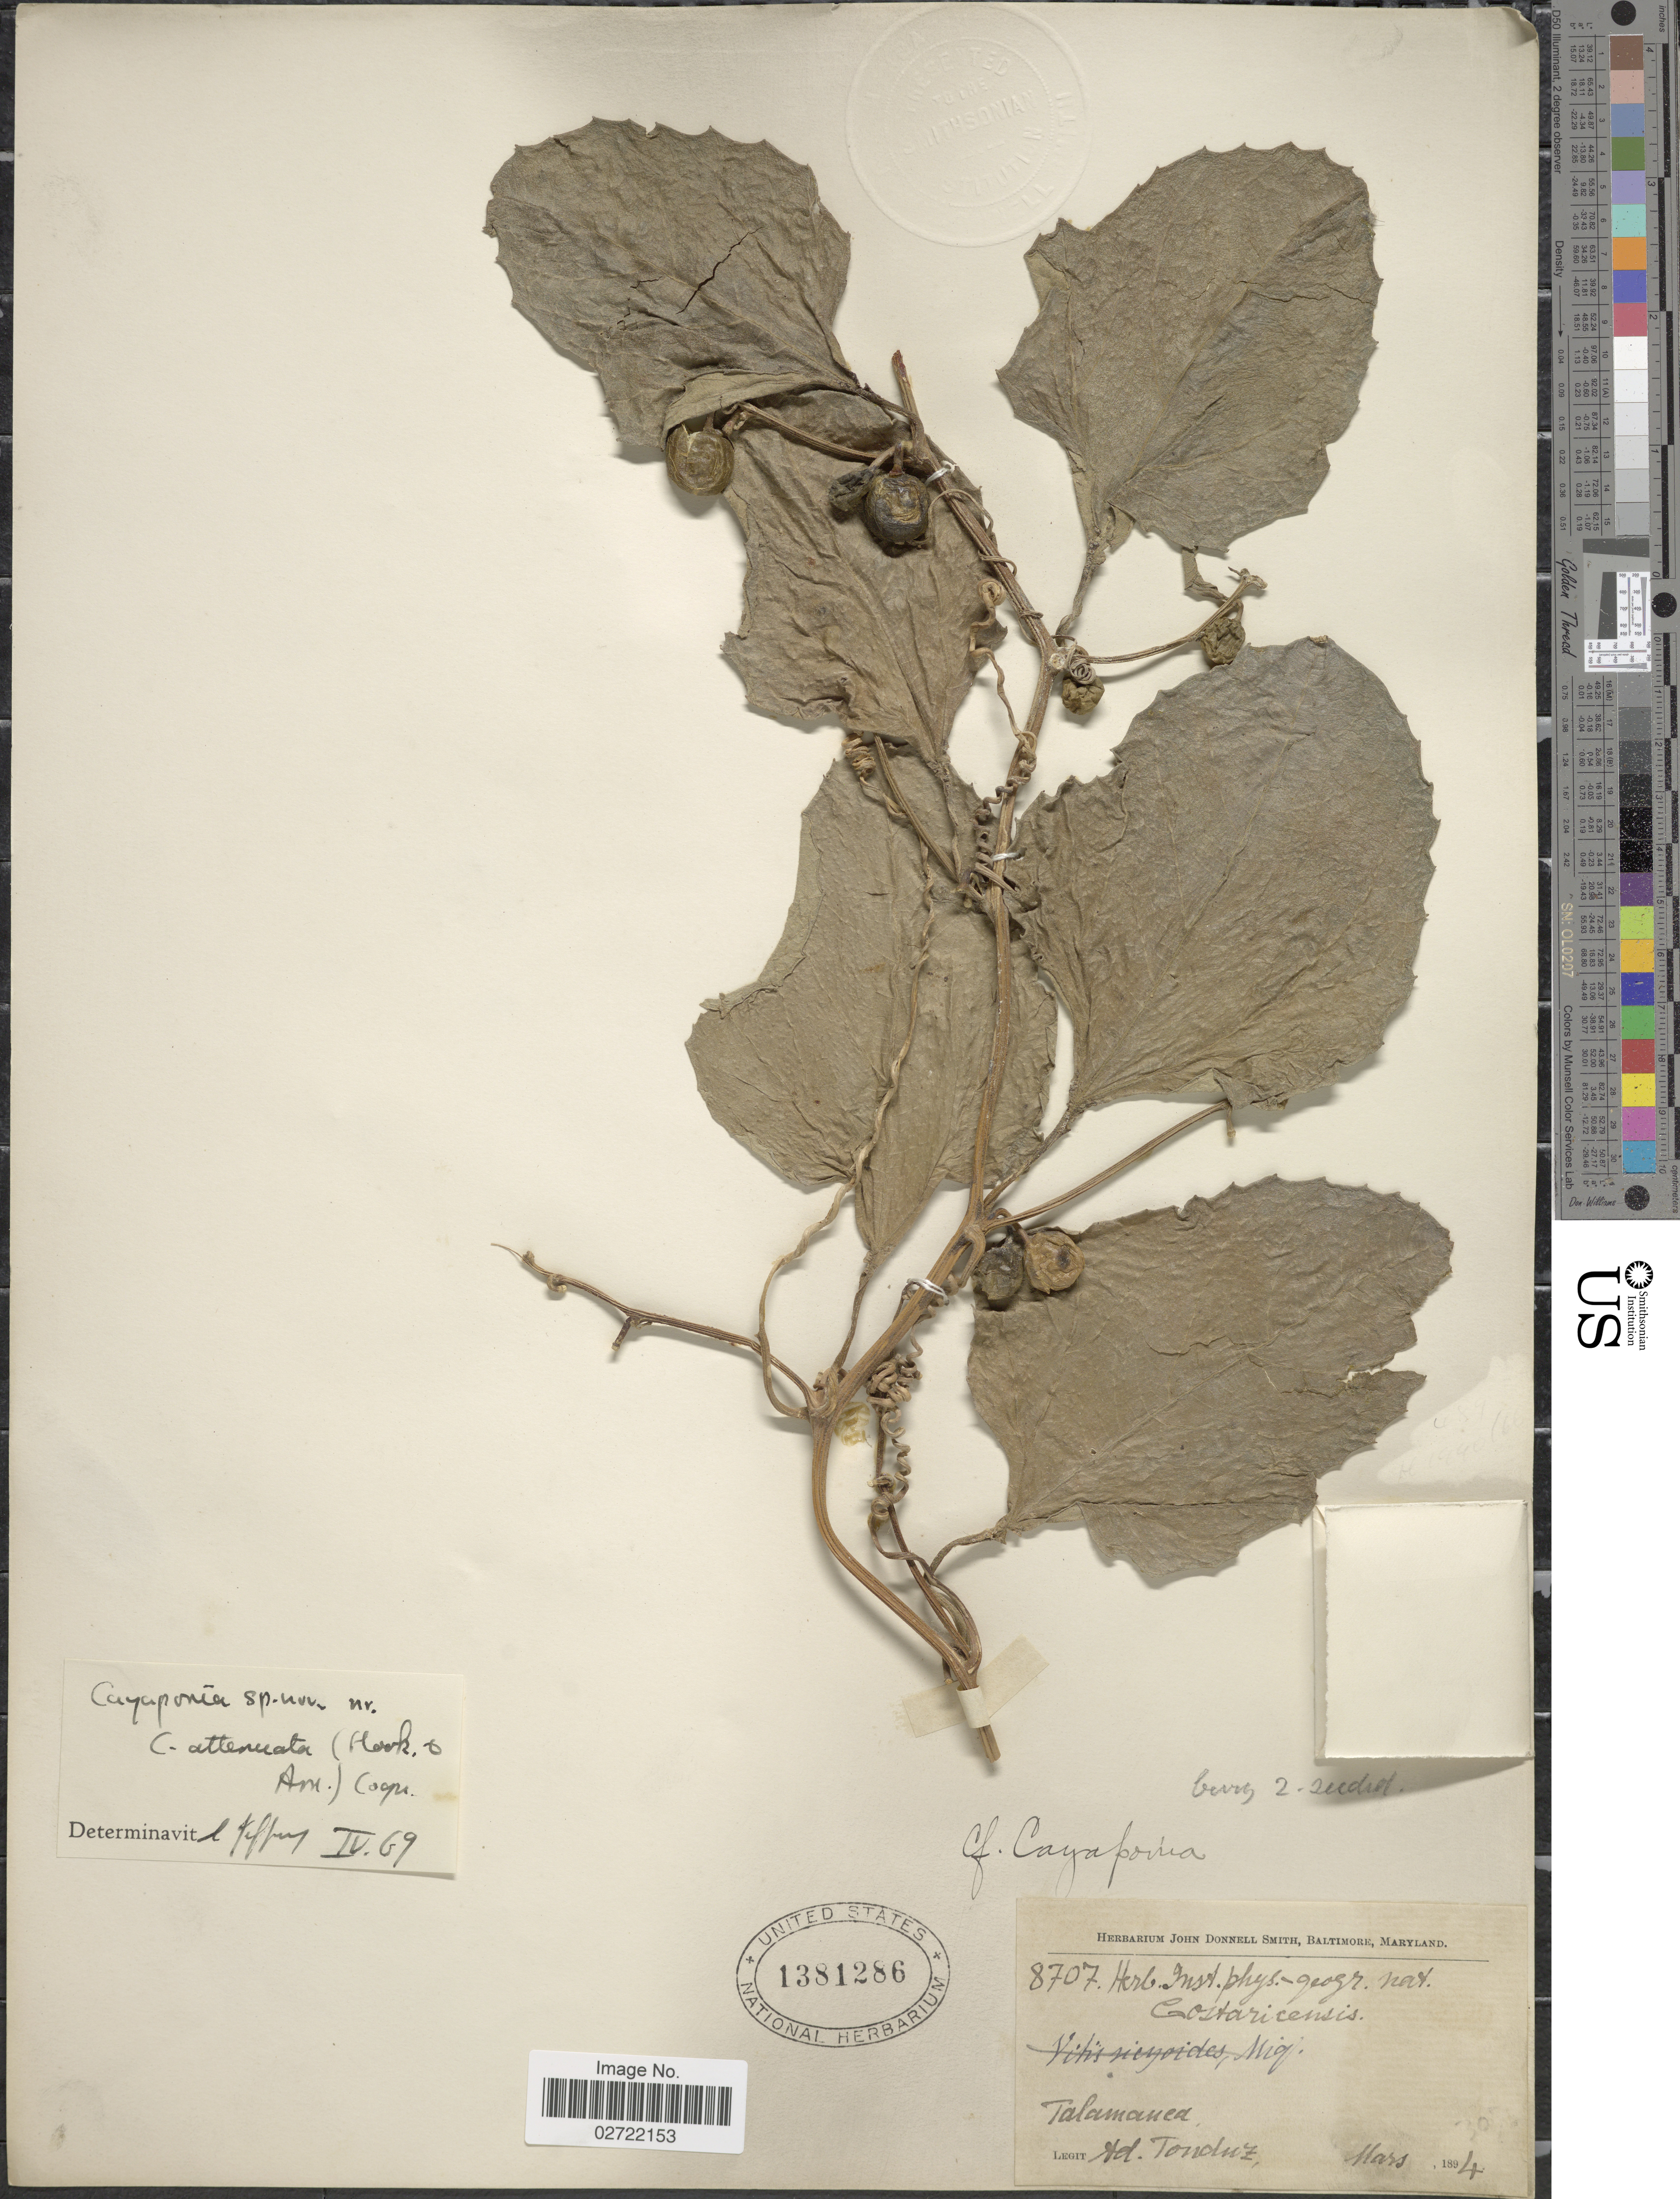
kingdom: Plantae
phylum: Tracheophyta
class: Magnoliopsida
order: Cucurbitales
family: Cucurbitaceae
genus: Cayaponia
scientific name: Cayaponia attenuata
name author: (Hook. & Arn.) Cogn.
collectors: A. Tonduz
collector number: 8707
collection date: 1894-03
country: Costa Rica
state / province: Limón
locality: Talamanca.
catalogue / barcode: US 1381286